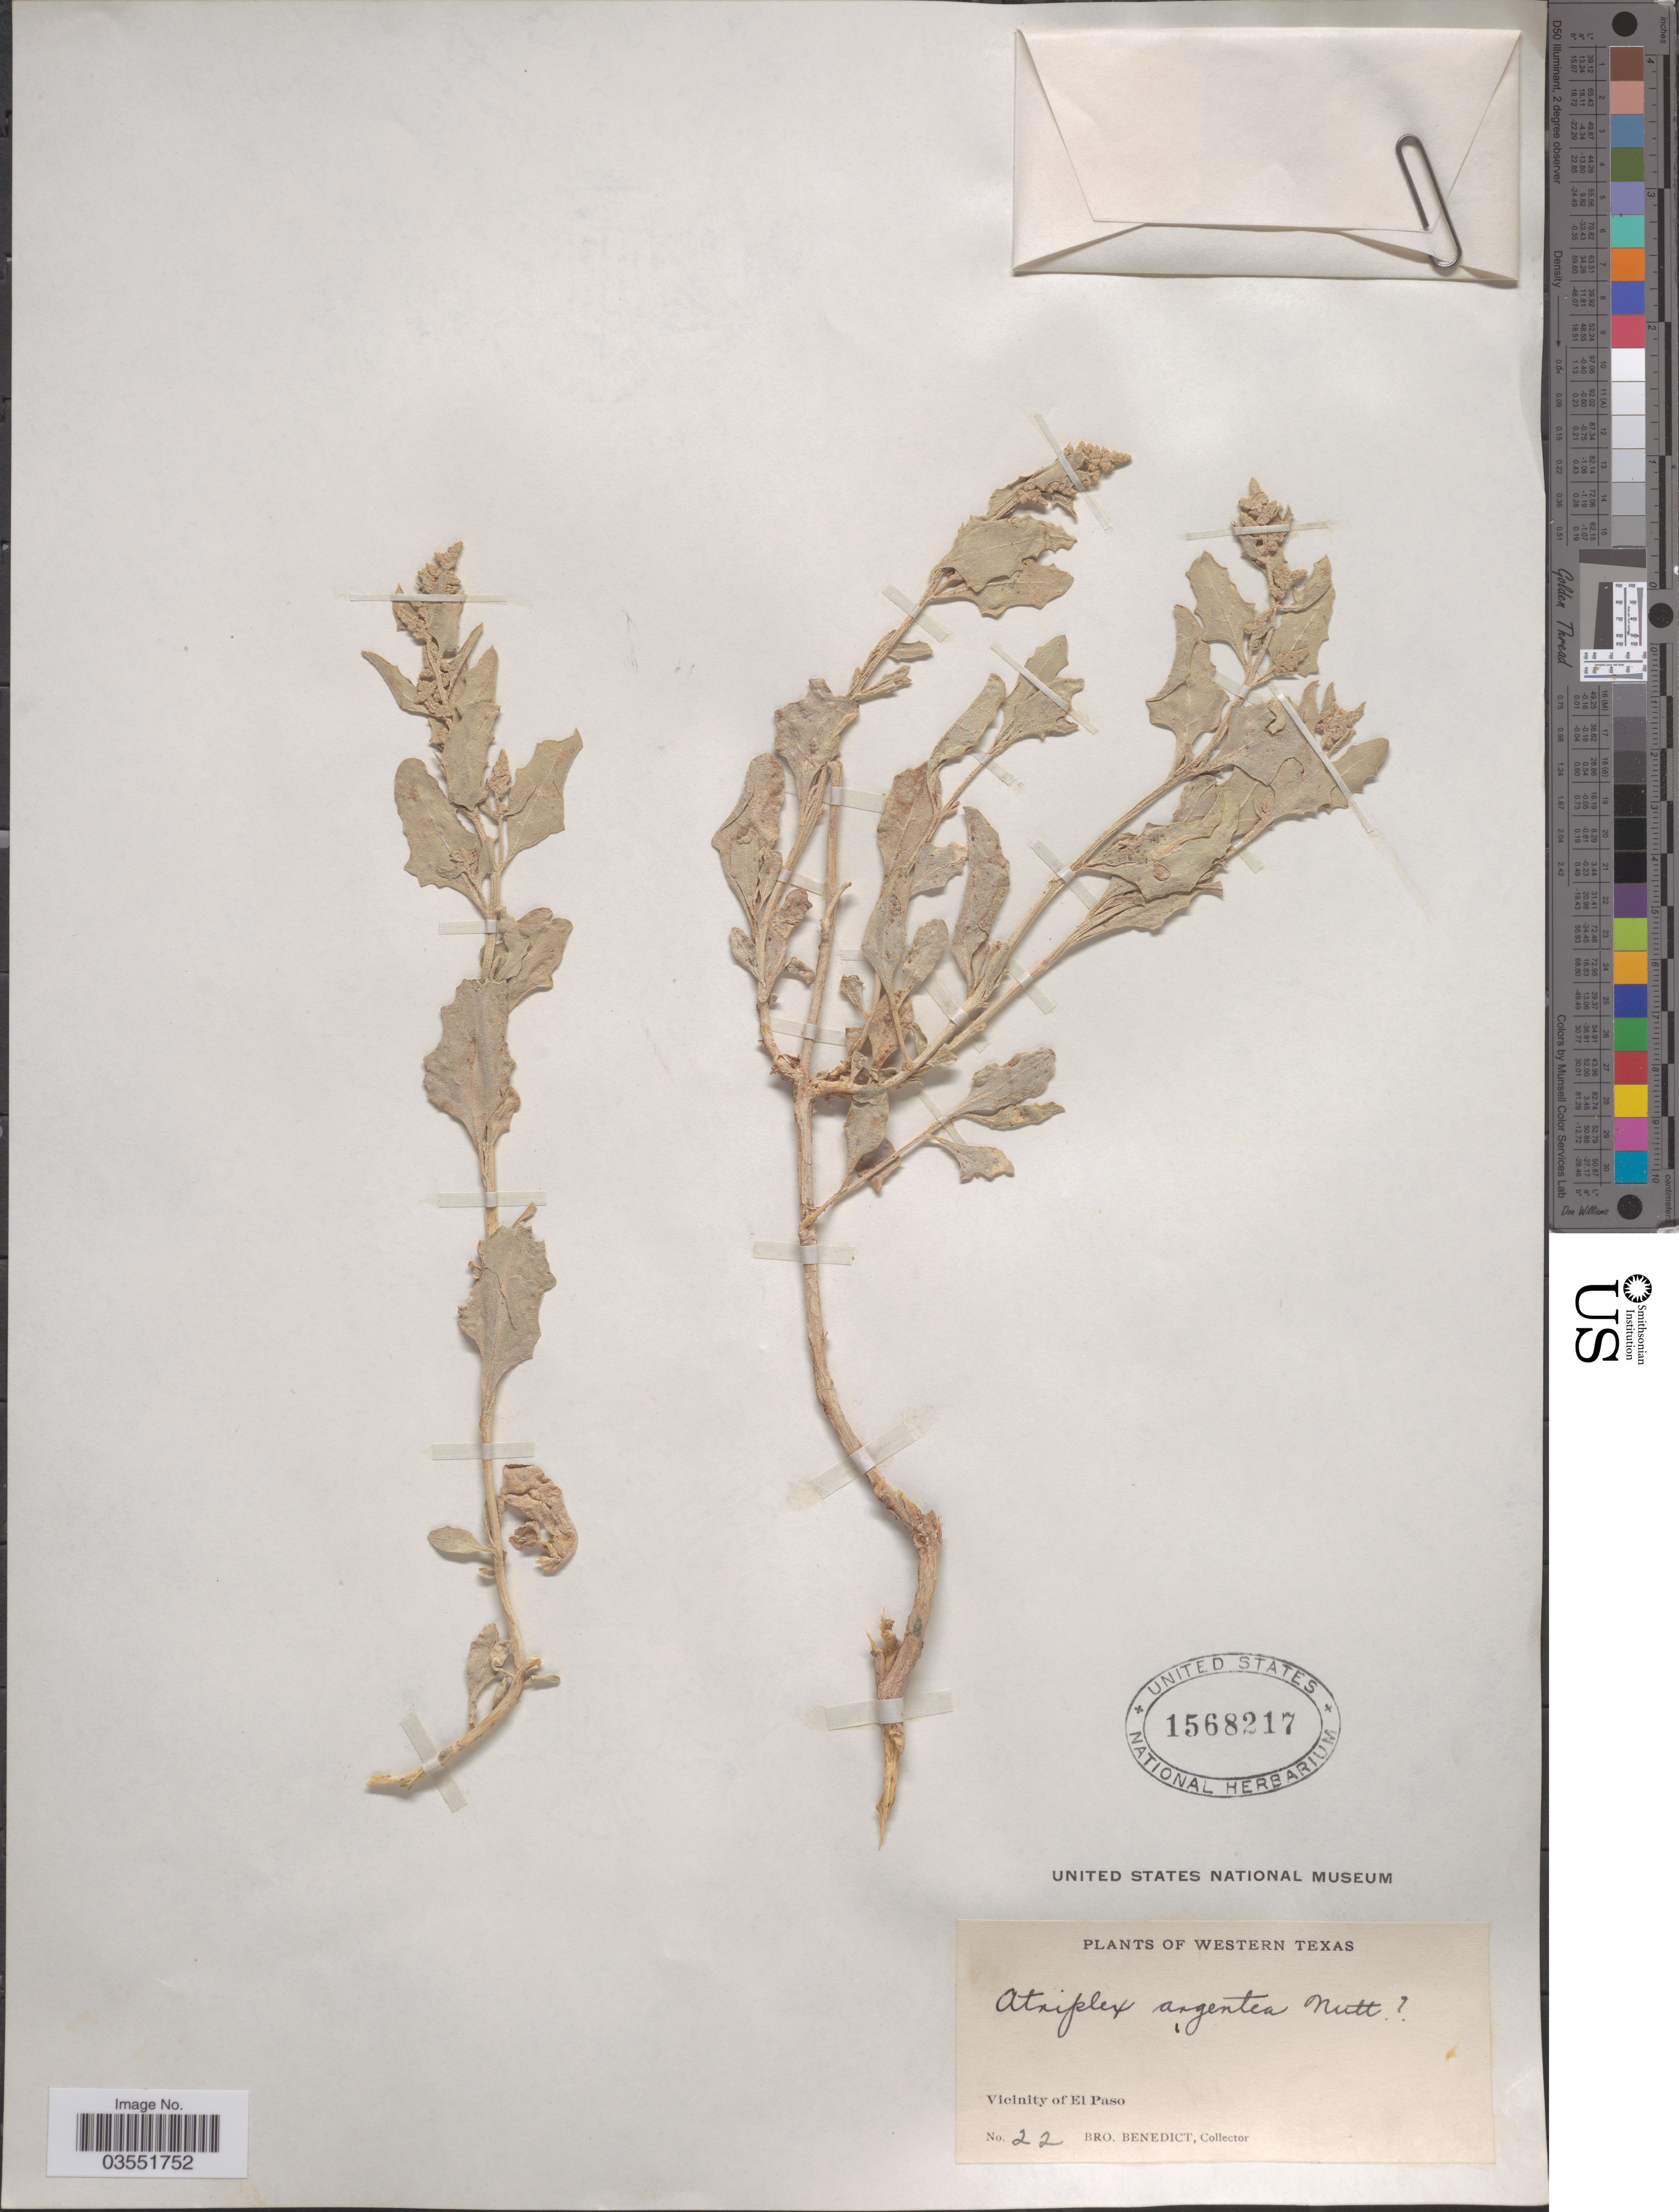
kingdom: Plantae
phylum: Tracheophyta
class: Magnoliopsida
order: Caryophyllales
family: Amaranthaceae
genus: Atriplex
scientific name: Atriplex expansa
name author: S. Watson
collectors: Bro. Benedict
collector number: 22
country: United States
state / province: Texas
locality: Western Texas. Vicinity of El Paso.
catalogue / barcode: US 1568217